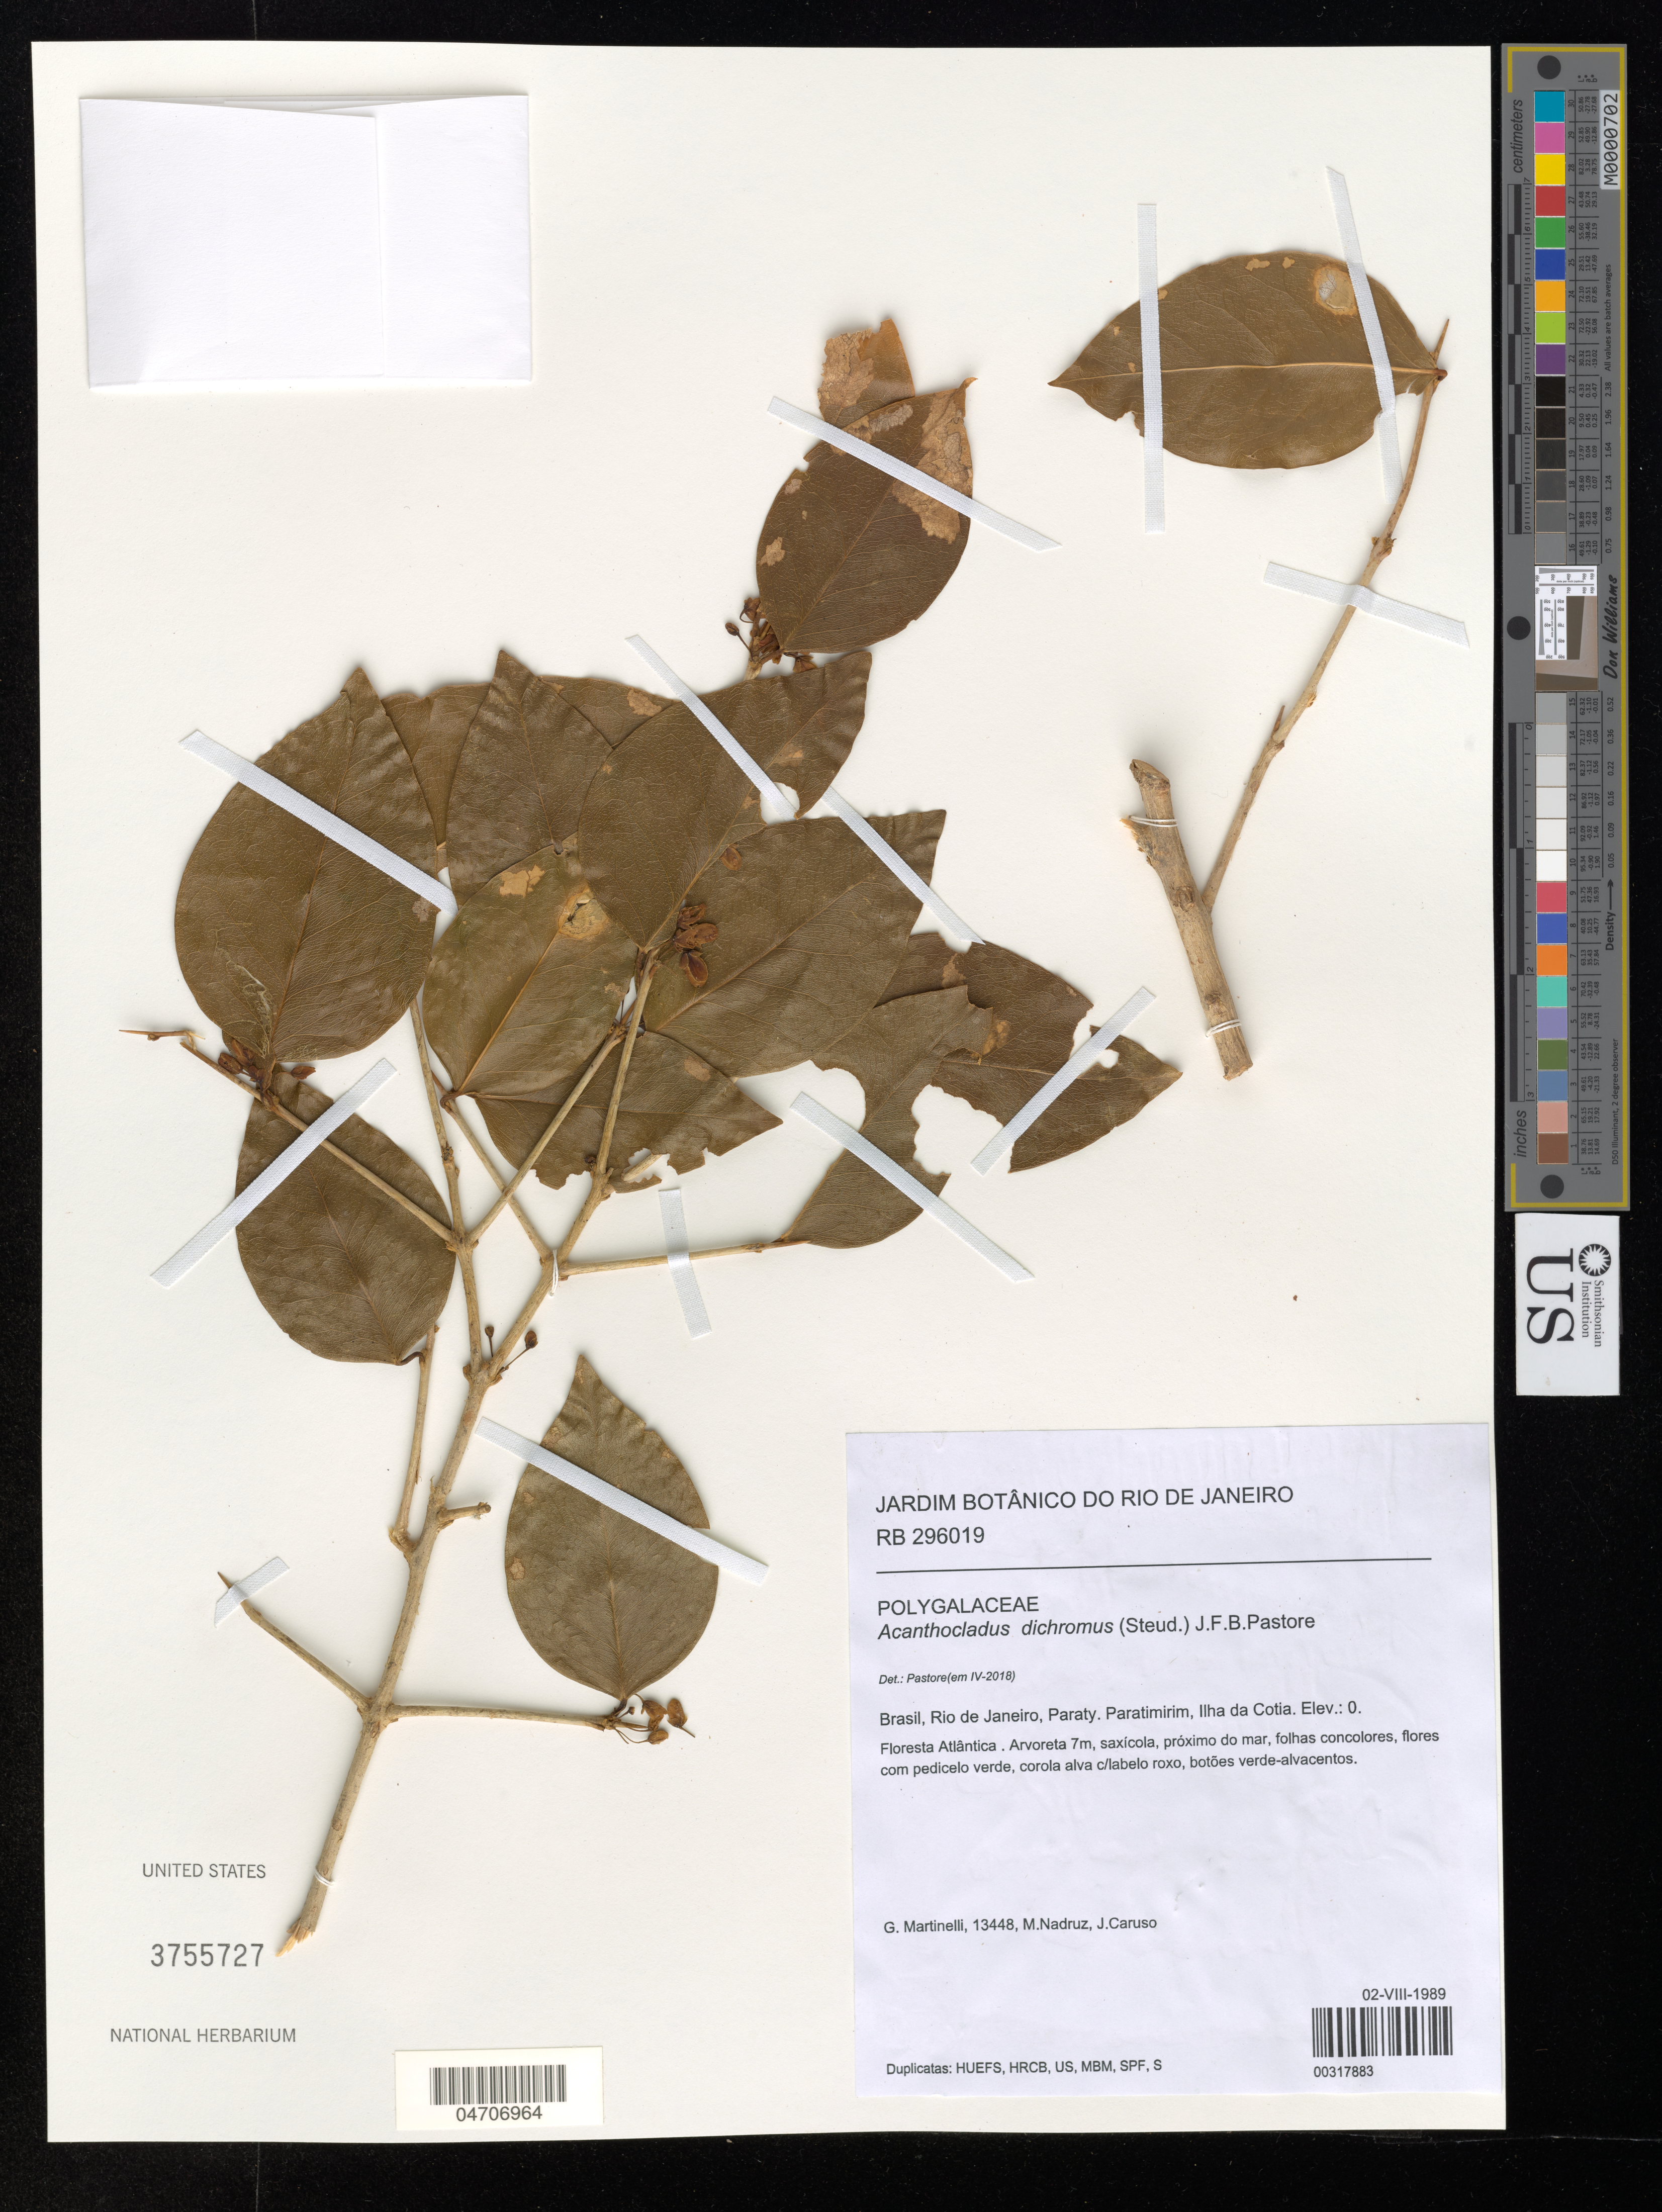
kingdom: Plantae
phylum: Tracheophyta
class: Magnoliopsida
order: Fabales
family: Polygalaceae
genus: Acanthocladus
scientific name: Acanthocladus dichromus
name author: (Steud.) J.F.B. Pastore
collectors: G. Martinelli, M. Nadruz & J. Caruso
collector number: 13448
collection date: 1989-08-02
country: Brazil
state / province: Rio de Janeiro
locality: Paraty. Paratimirim, Ilha da Cotia.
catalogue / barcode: US 3755727